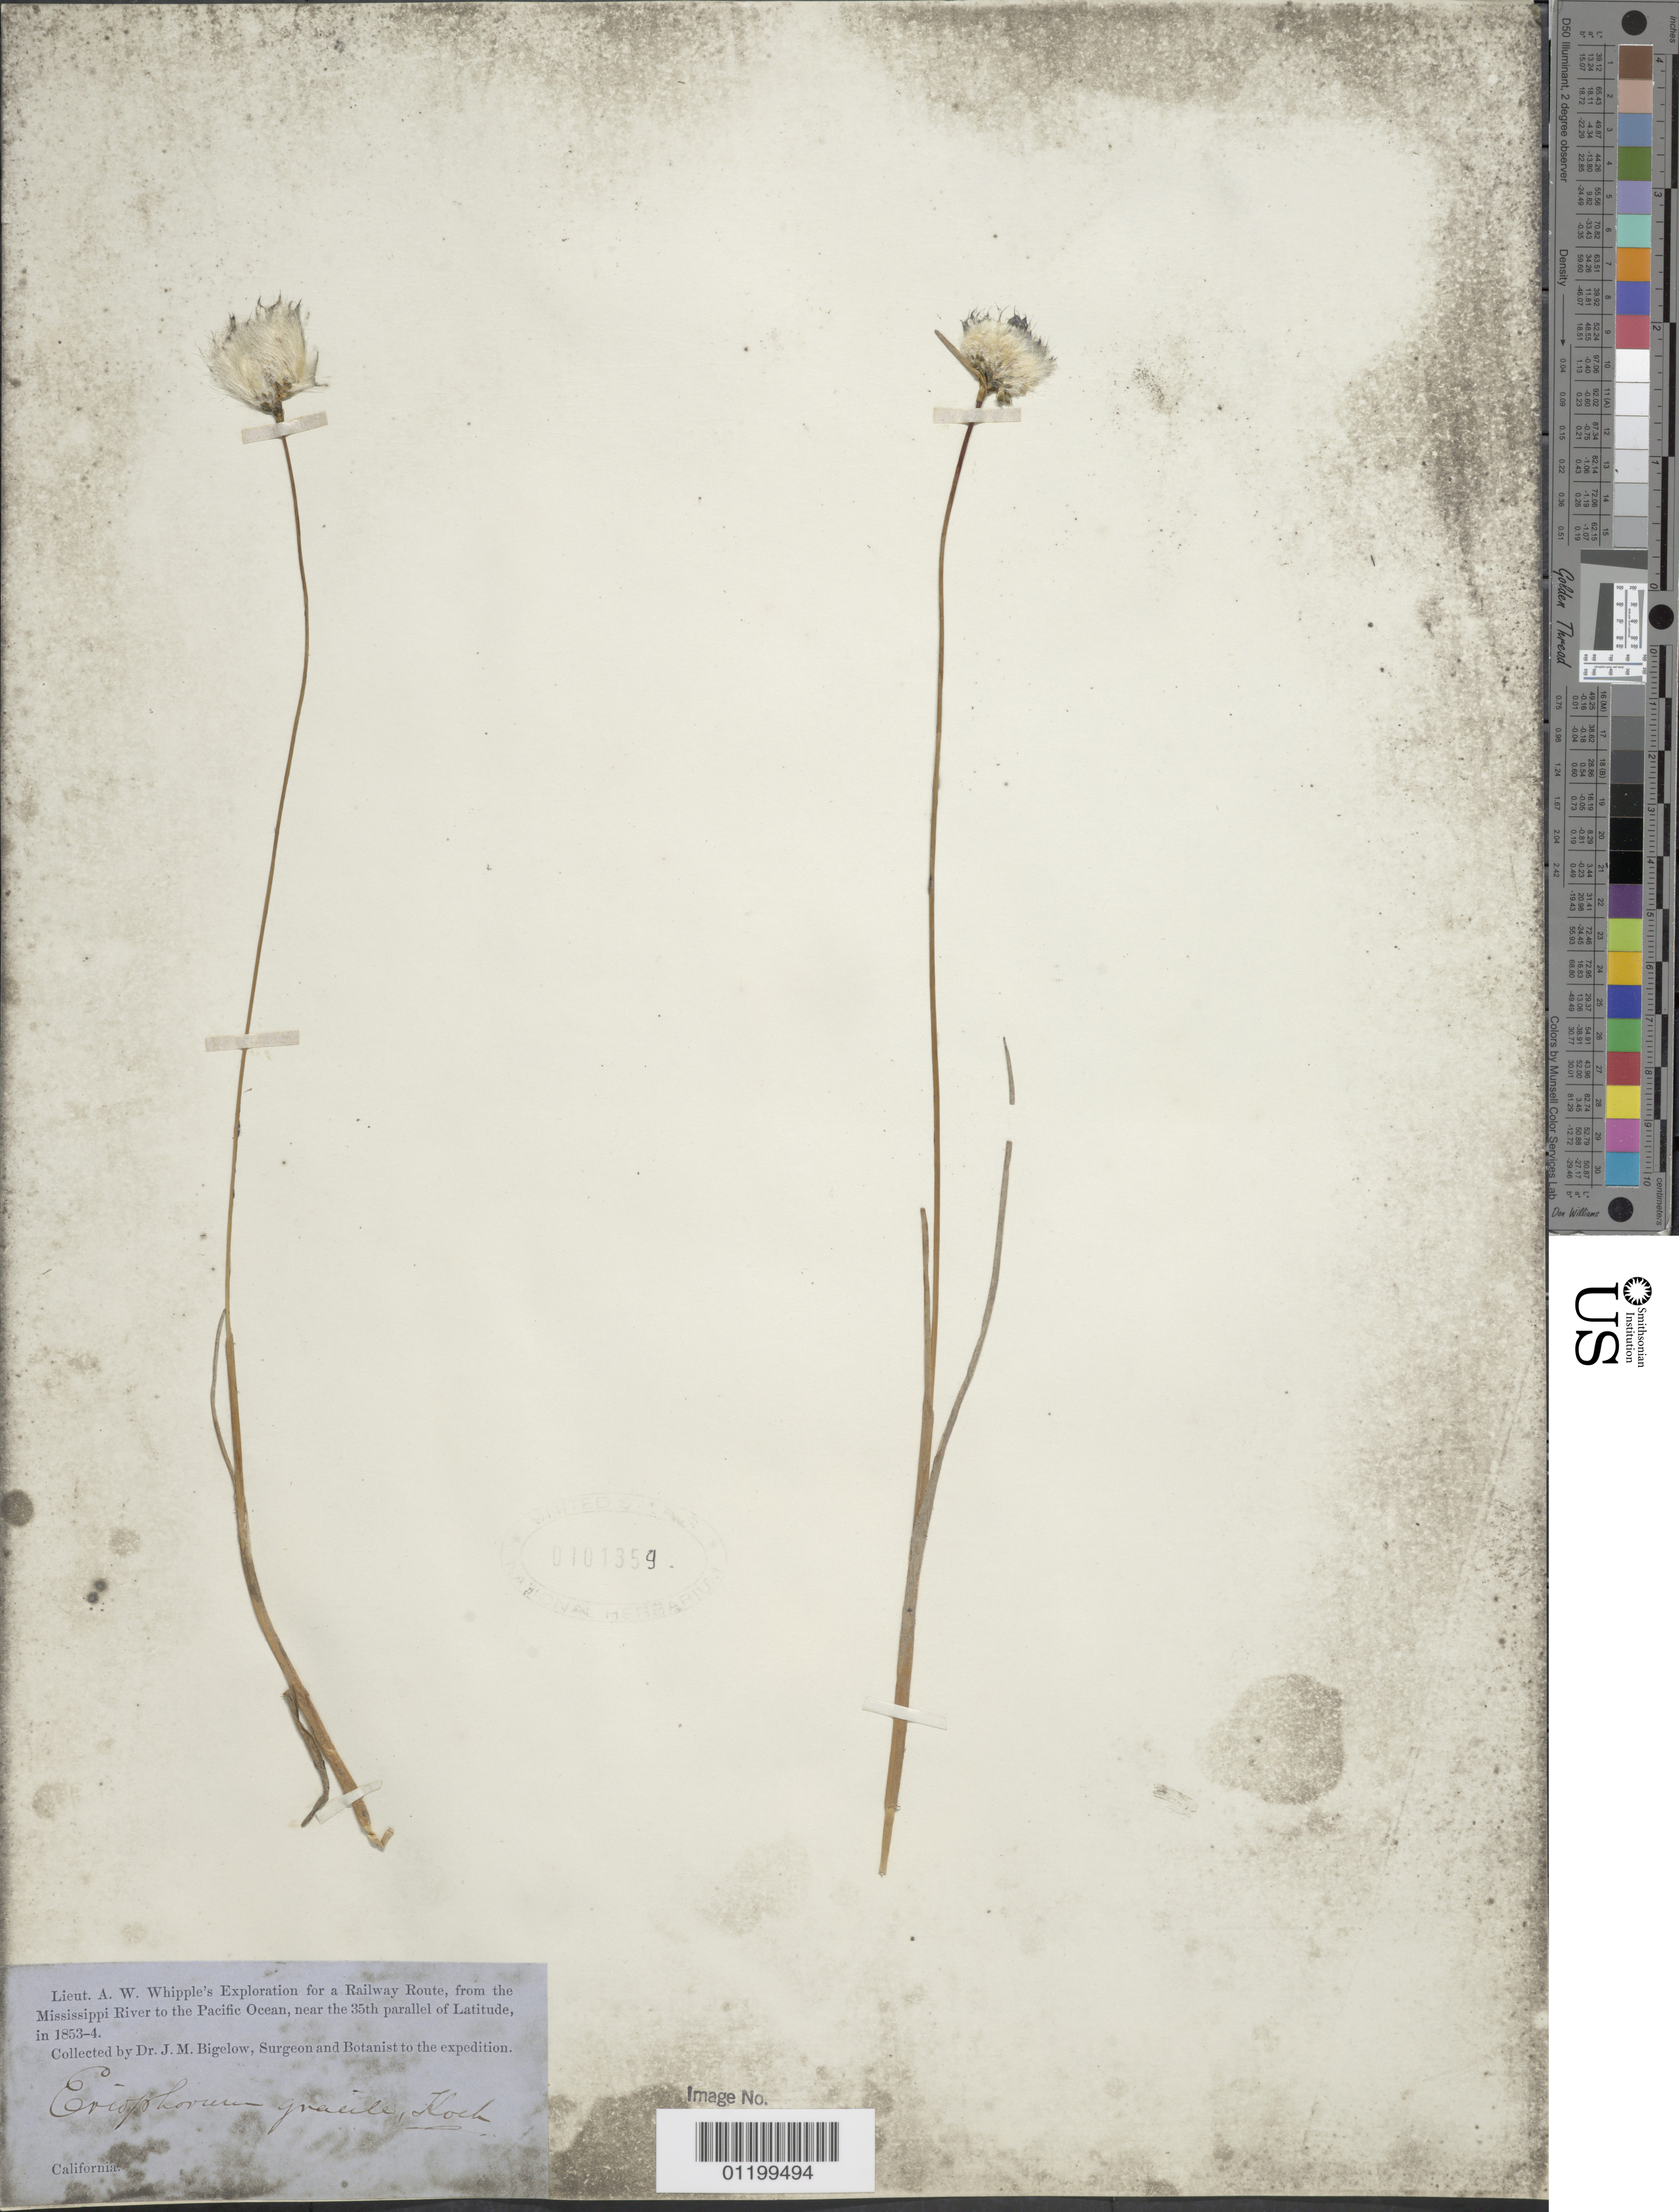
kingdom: Plantae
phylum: Tracheophyta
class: Liliopsida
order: Poales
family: Cyperaceae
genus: Eriophorum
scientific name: Eriophorum gracile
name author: W.D.J. Koch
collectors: J. M. Bigelow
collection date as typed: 1853 to -- --- 1854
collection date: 1853/1854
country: United States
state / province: California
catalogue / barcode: US 101359